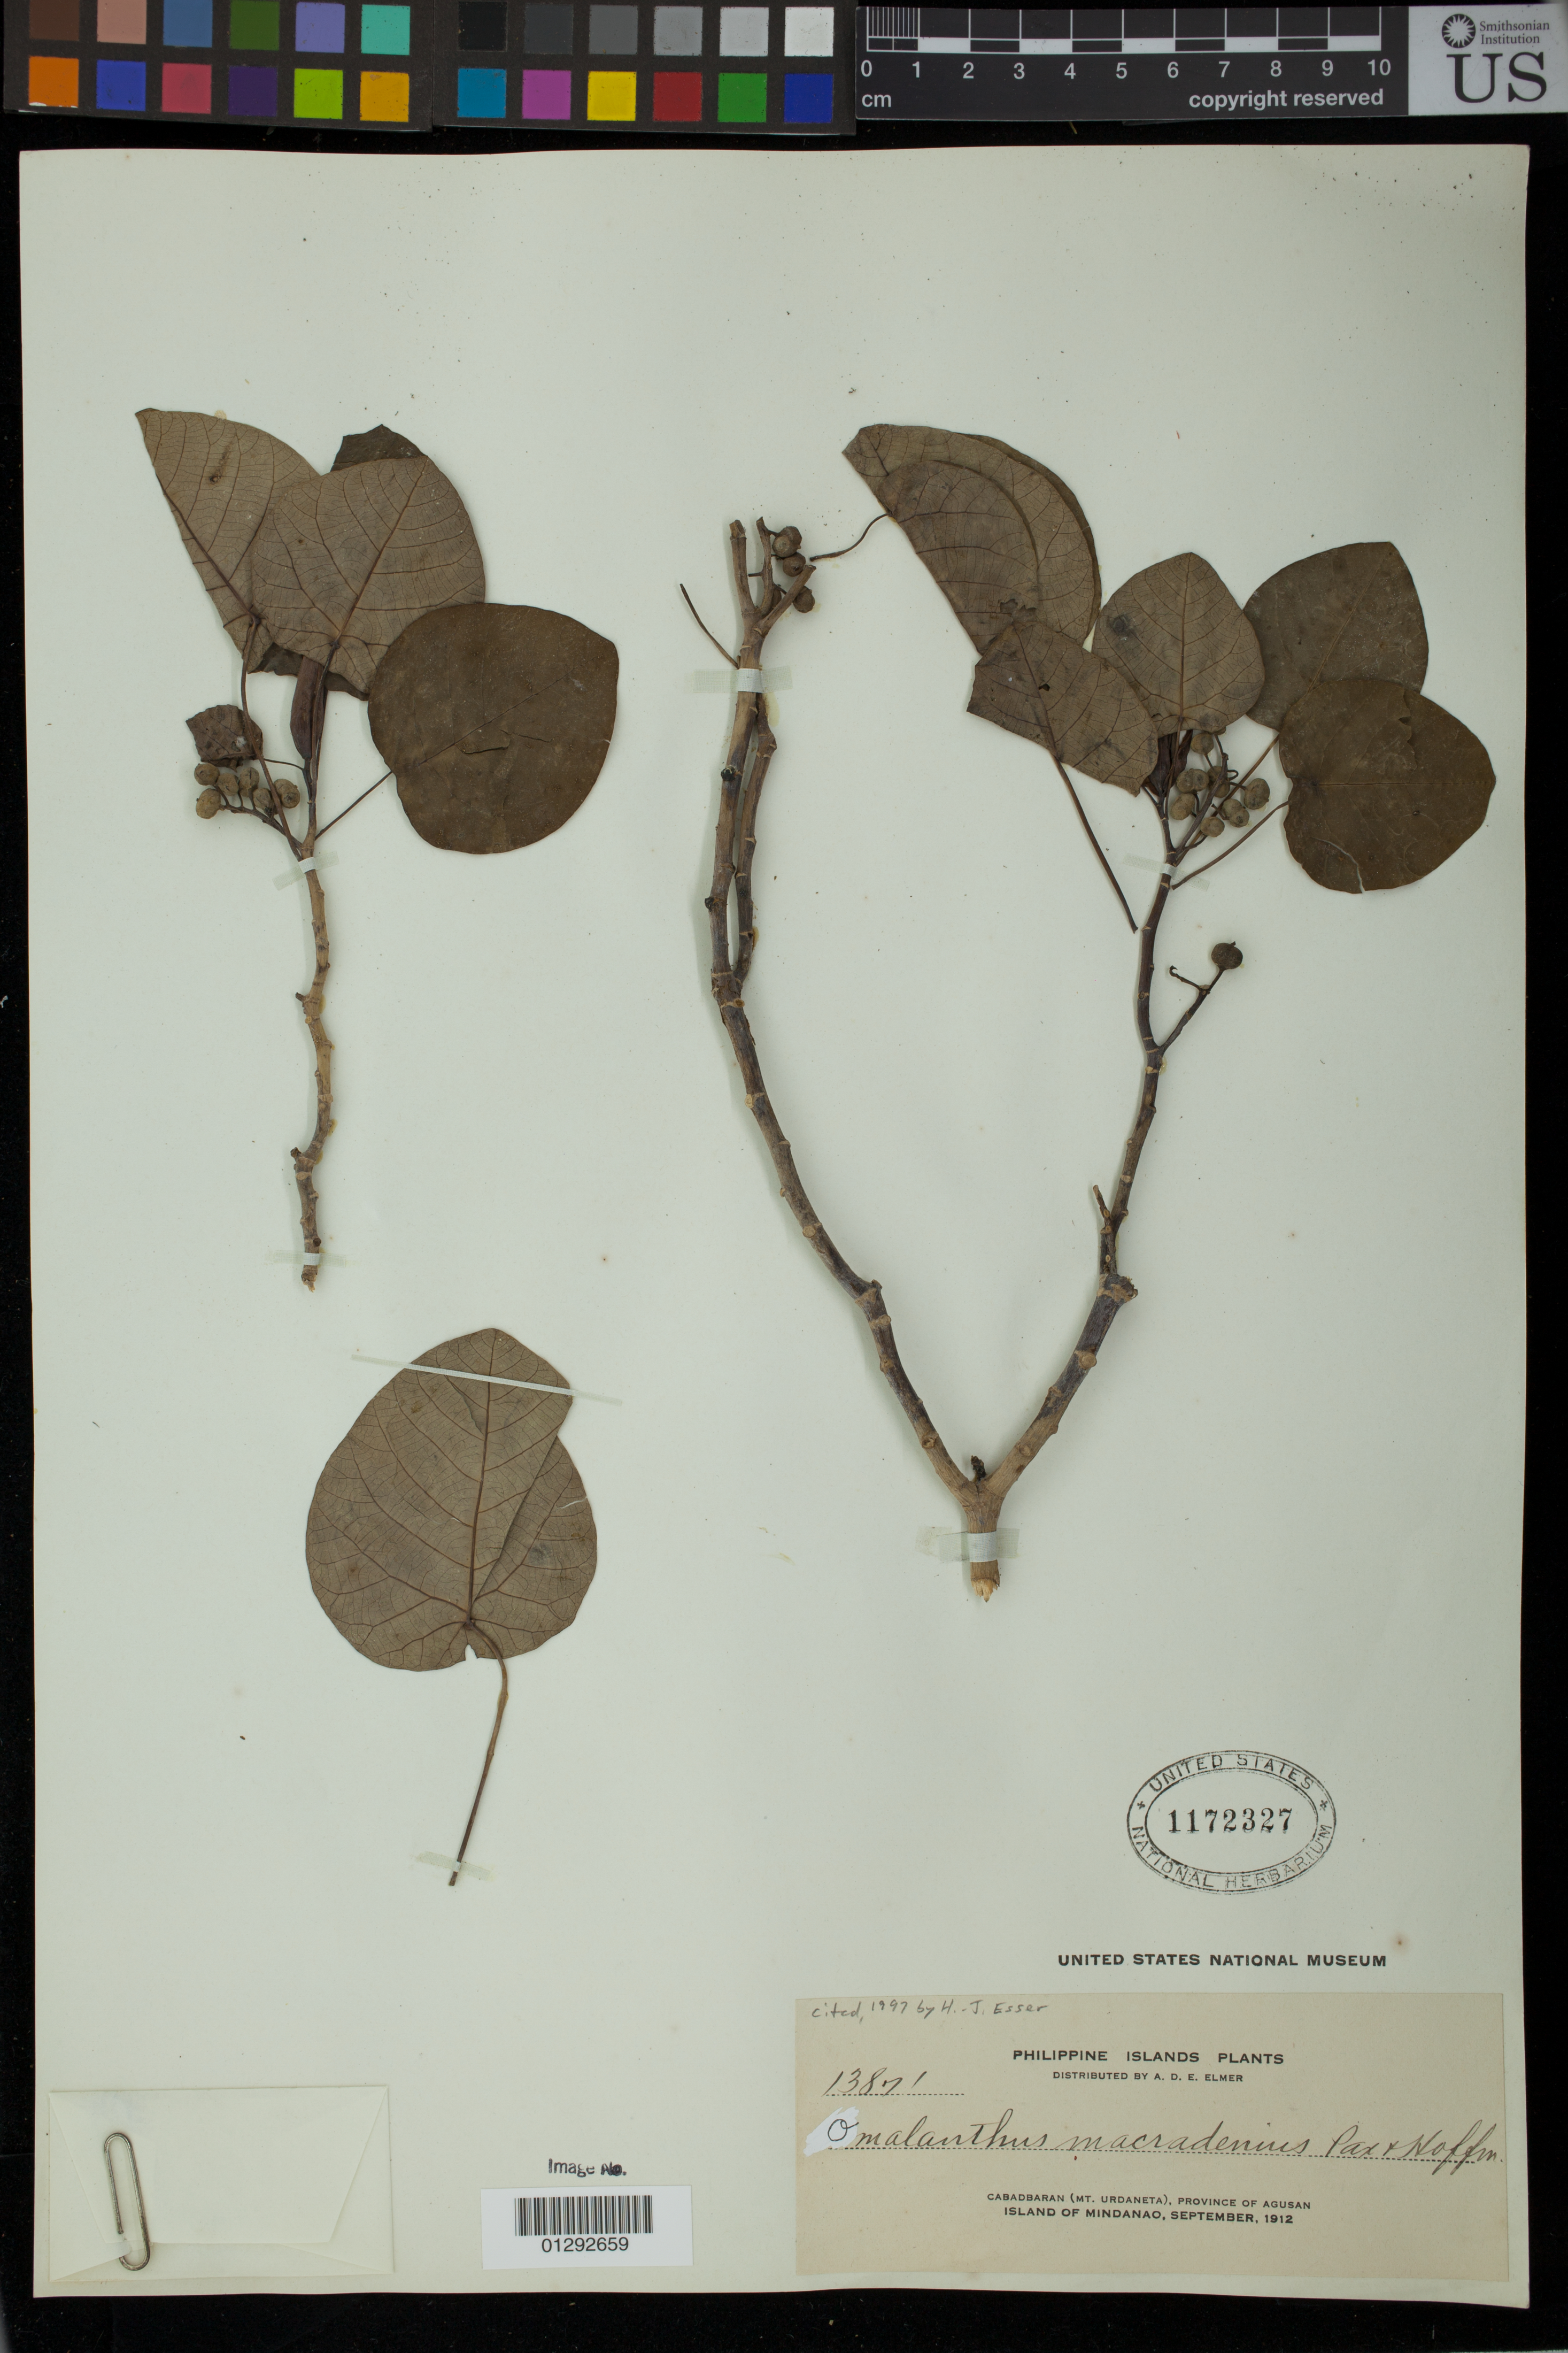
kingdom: Plantae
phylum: Tracheophyta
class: Magnoliopsida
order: Malpighiales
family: Euphorbiaceae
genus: Homalanthus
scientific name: Homalanthus macradenius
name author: Pax & K. Hoffm. in Engl.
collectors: A. D. E. Elmer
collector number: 13871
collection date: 1912-09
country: Philippines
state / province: Caraga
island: Mindanao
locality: Cabadbaran (Mt. Urdaneta), Province of Agusan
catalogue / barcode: US 1172327